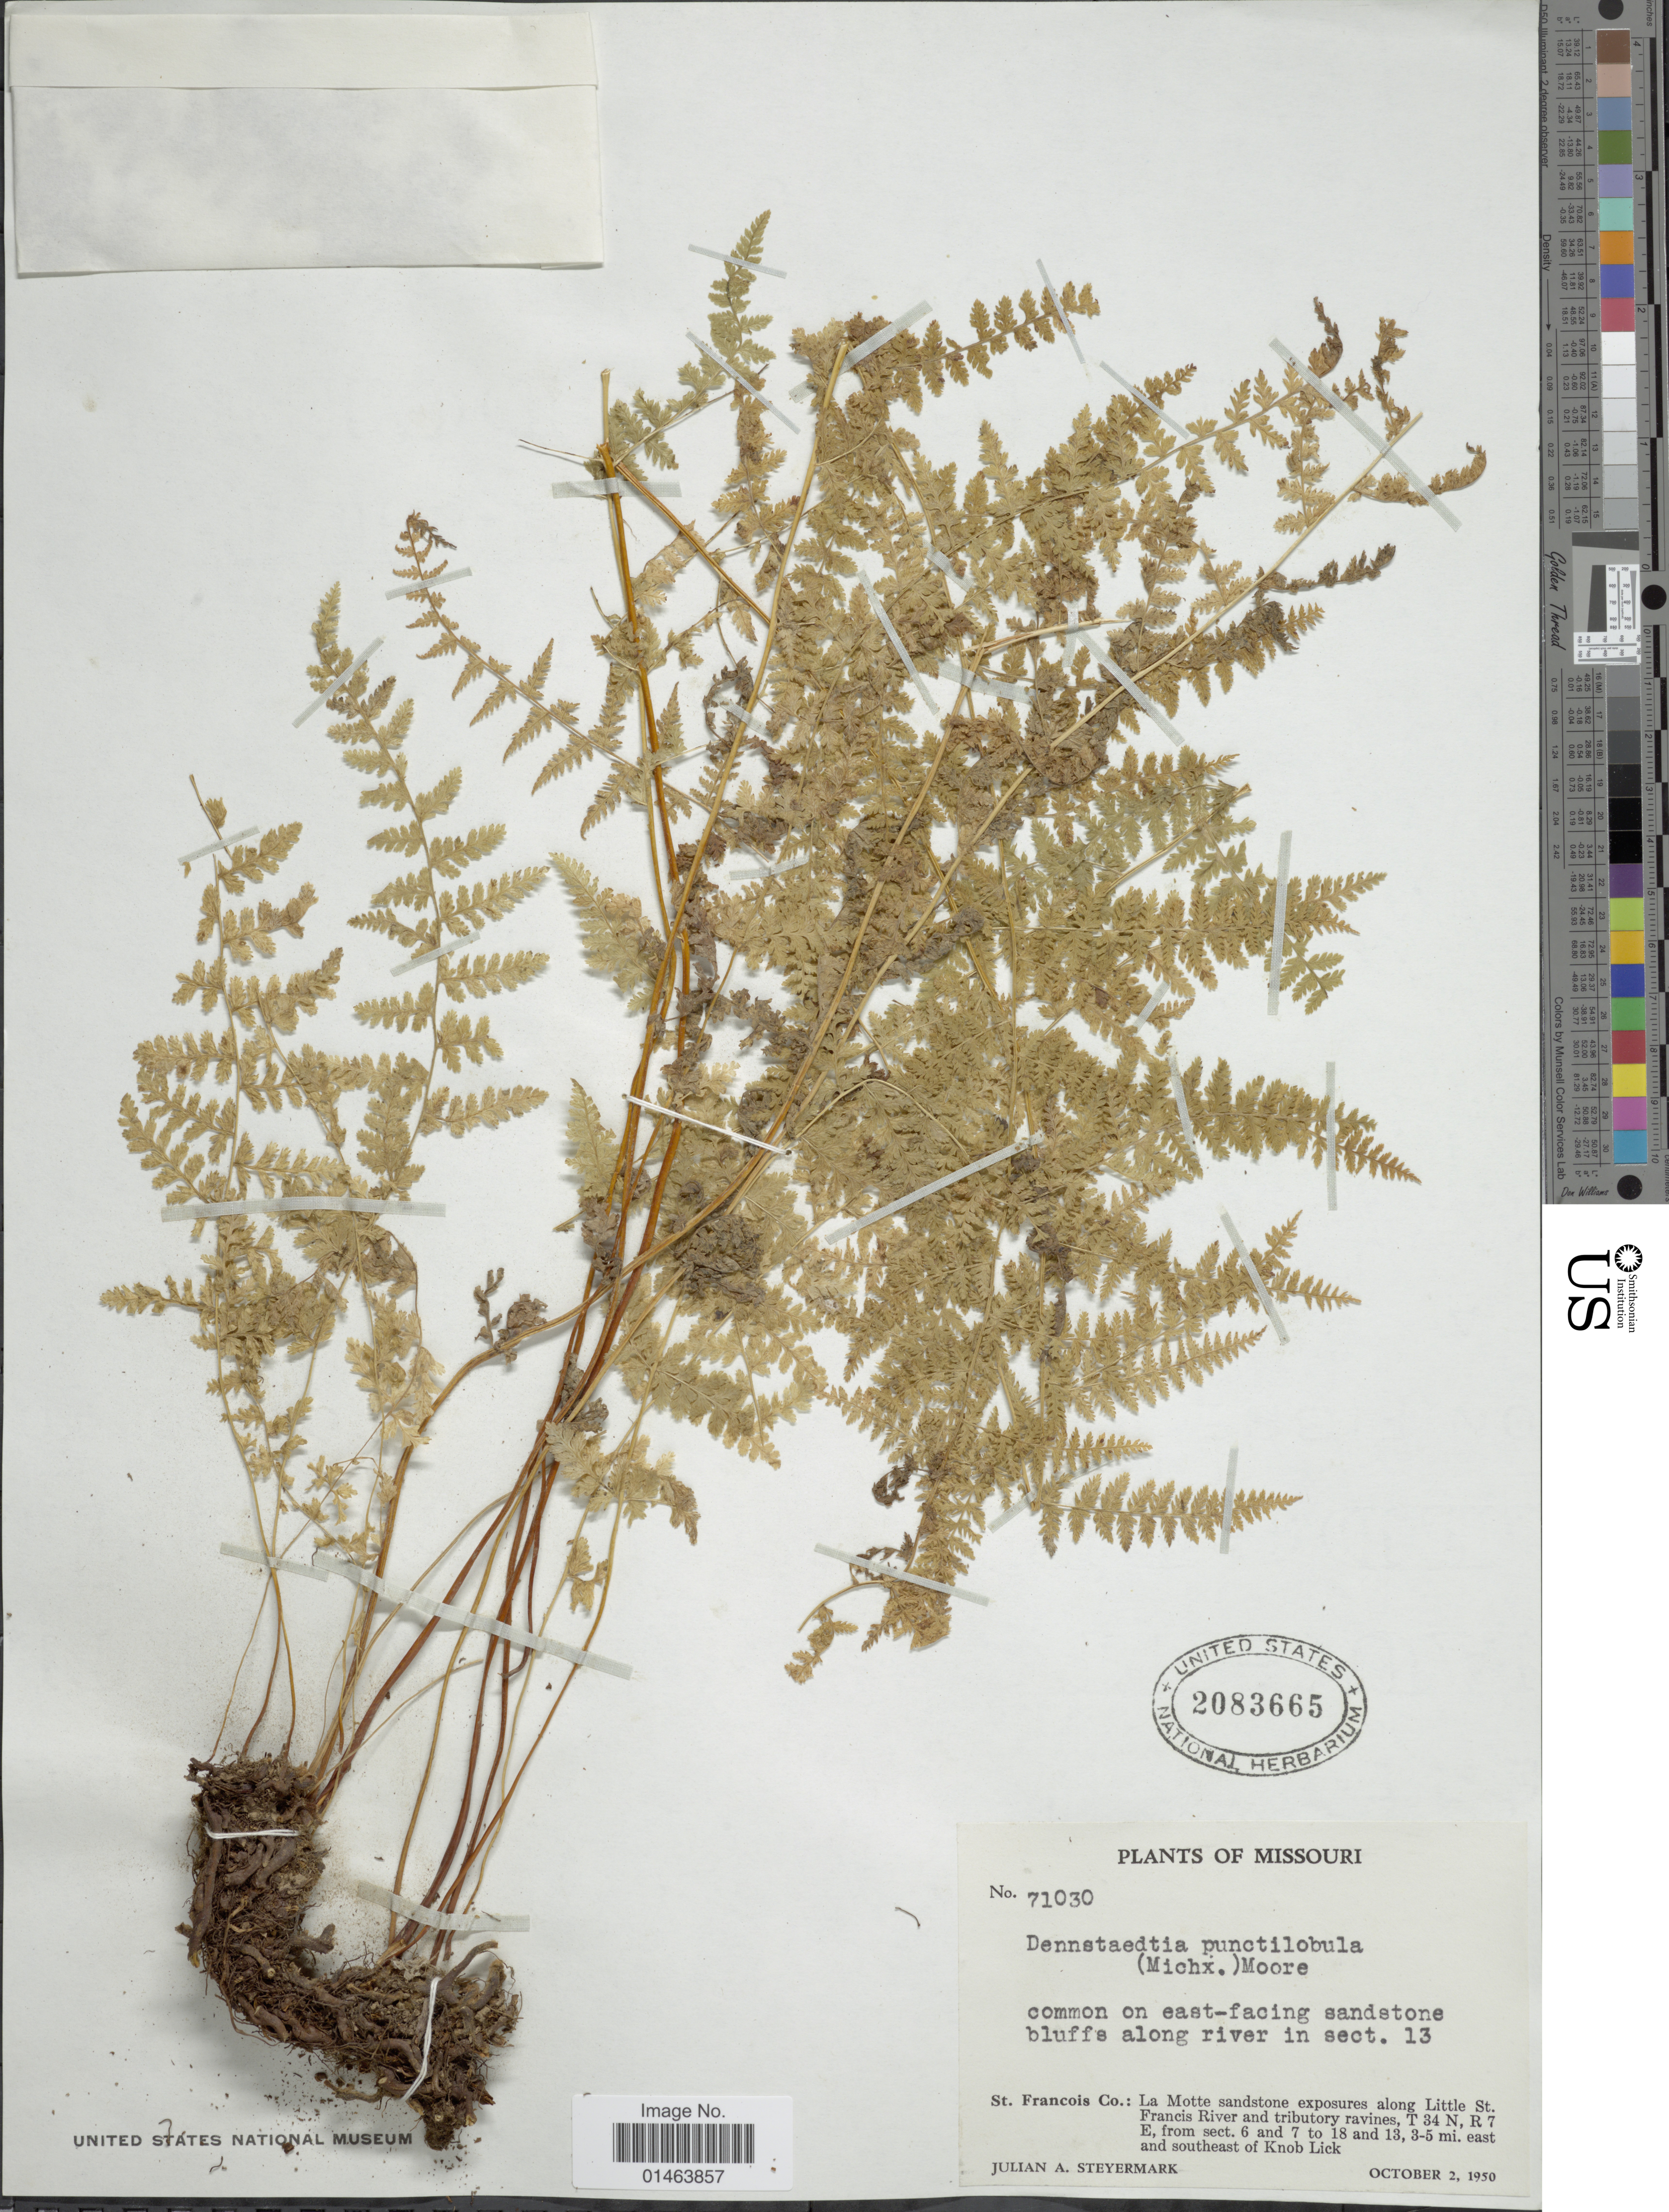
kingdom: Plantae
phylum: Tracheophyta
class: Polypodiopsida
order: Polypodiales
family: Dennstaedtiaceae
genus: Dennstaedtia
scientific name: Dennstaedtia punctilobula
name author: (Michx.) T. Moore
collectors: J. Steyermark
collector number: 71030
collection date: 1950-10-02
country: United States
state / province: Missouri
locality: Missouri, St. Francois Co. La Motte sandstone exposures along Little St. Francis River and tributary ravines, T 34 N, R 7 E, from sect. 6 and 7 to 18 and 13, 3-5 mi. east and southeast of Knob Lick.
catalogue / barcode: US 2083665